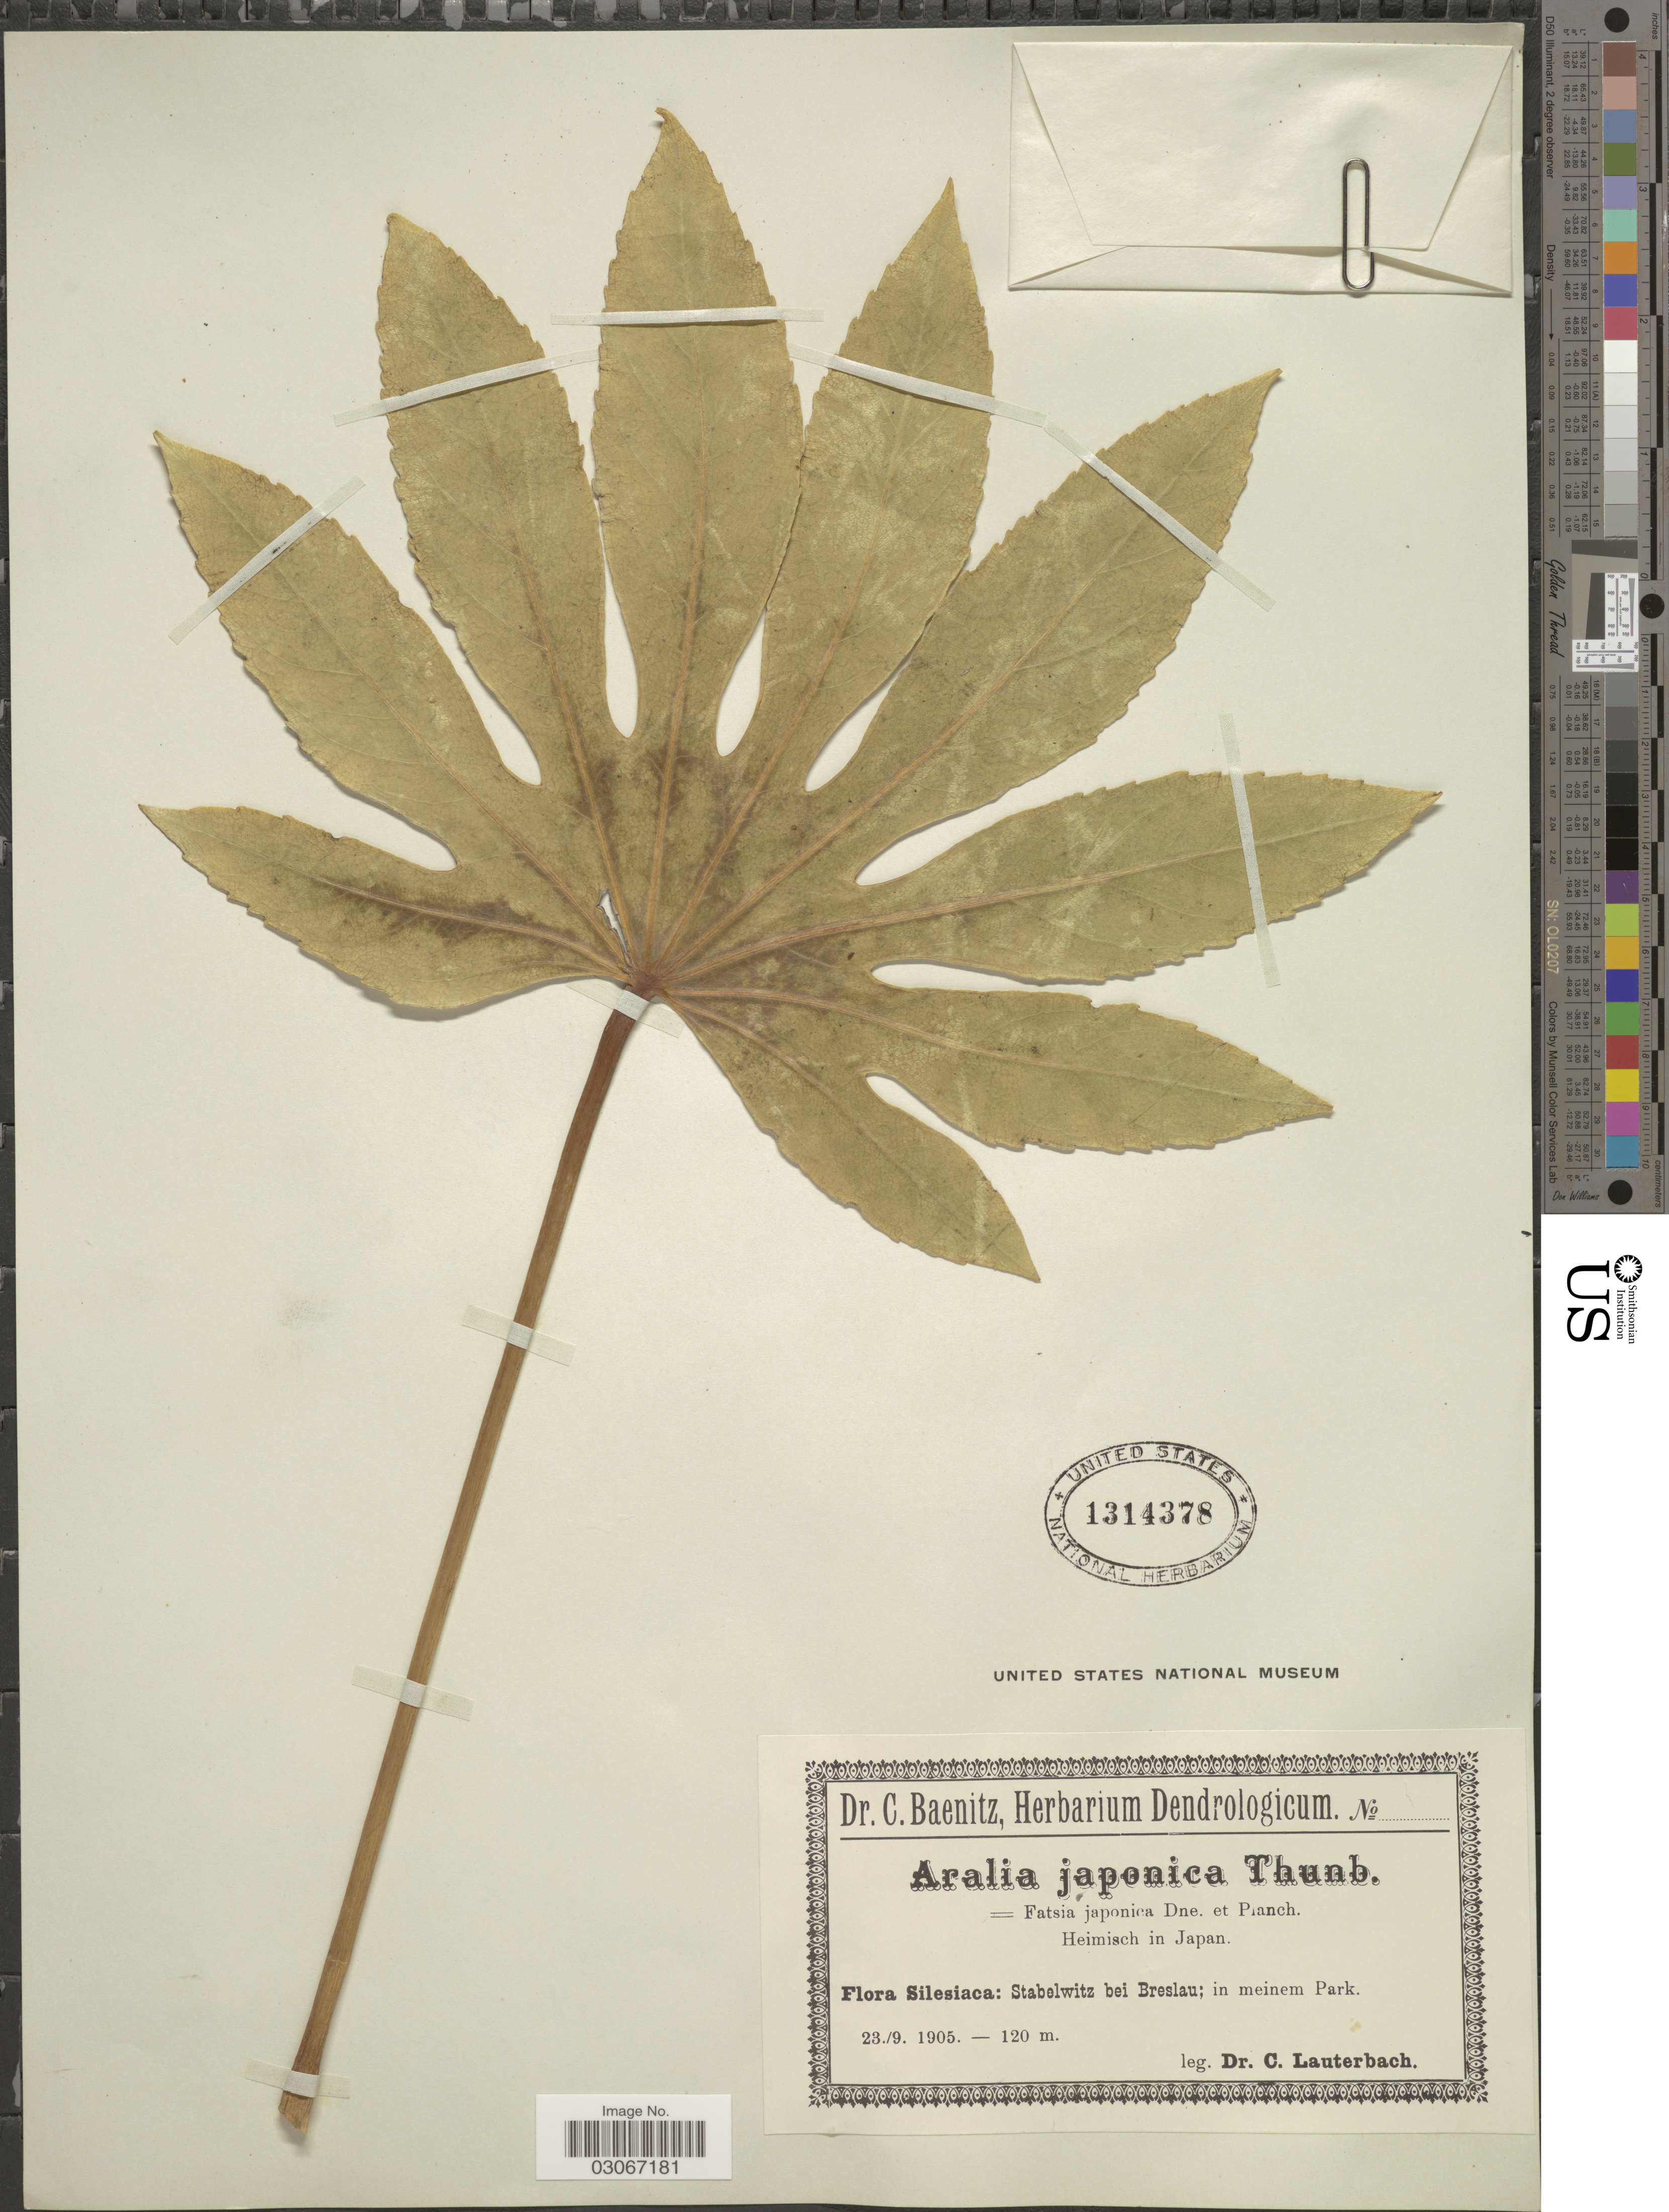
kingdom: Plantae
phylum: Tracheophyta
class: Magnoliopsida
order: Apiales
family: Araliaceae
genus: Fatsia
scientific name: Fatsia japonica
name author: (Thunb.) Decne. & Planch.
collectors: C. A. G. Lauterbach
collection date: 1905-09-23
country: Poland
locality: Silesiaca: Stabelwitz bei Breslau; in meinem Park.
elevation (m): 120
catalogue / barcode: US 1314378